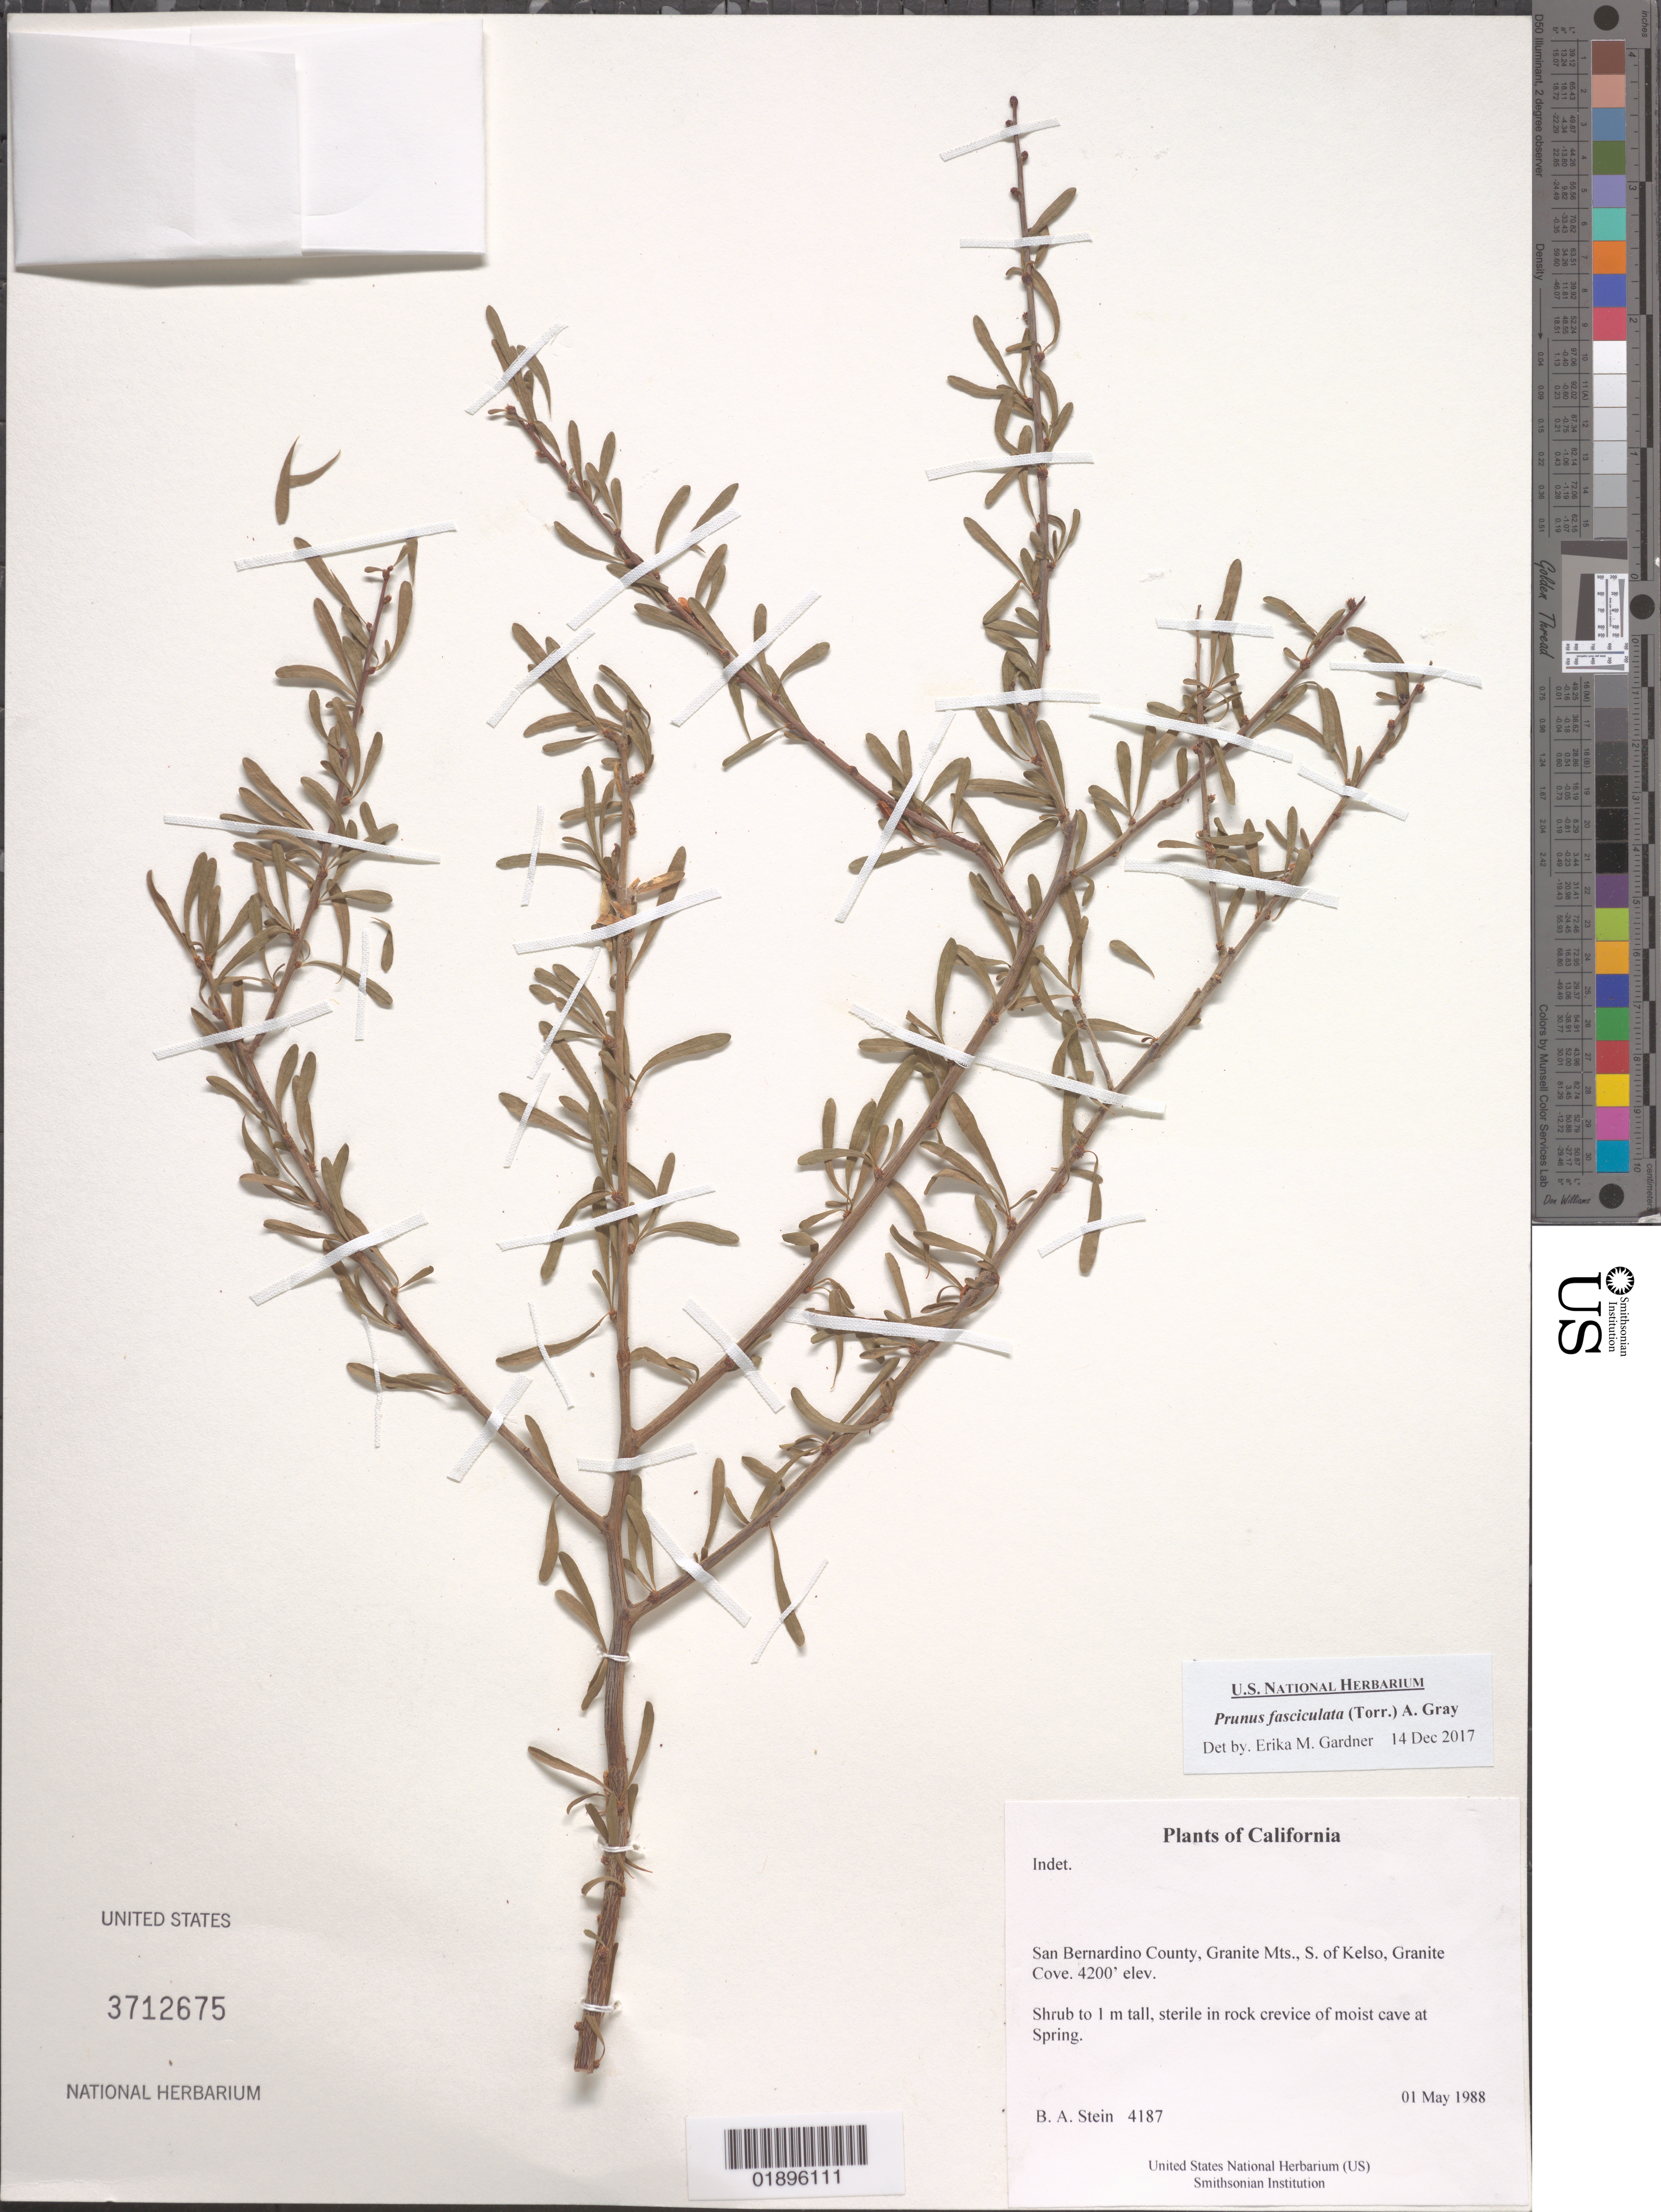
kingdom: Plantae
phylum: Tracheophyta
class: Magnoliopsida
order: Rosales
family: Rosaceae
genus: Prunus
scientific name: Prunus fasciculata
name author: (Torr.) A. Gray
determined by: Gardner, E. M.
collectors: B. A. Stein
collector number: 4187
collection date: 1988-05-01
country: United States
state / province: California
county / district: San Bernardino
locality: Granite Mts., S. of Kelso, Granite Cove.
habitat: Rock crevices of moist cave at Spring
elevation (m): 1280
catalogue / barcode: US 3712675